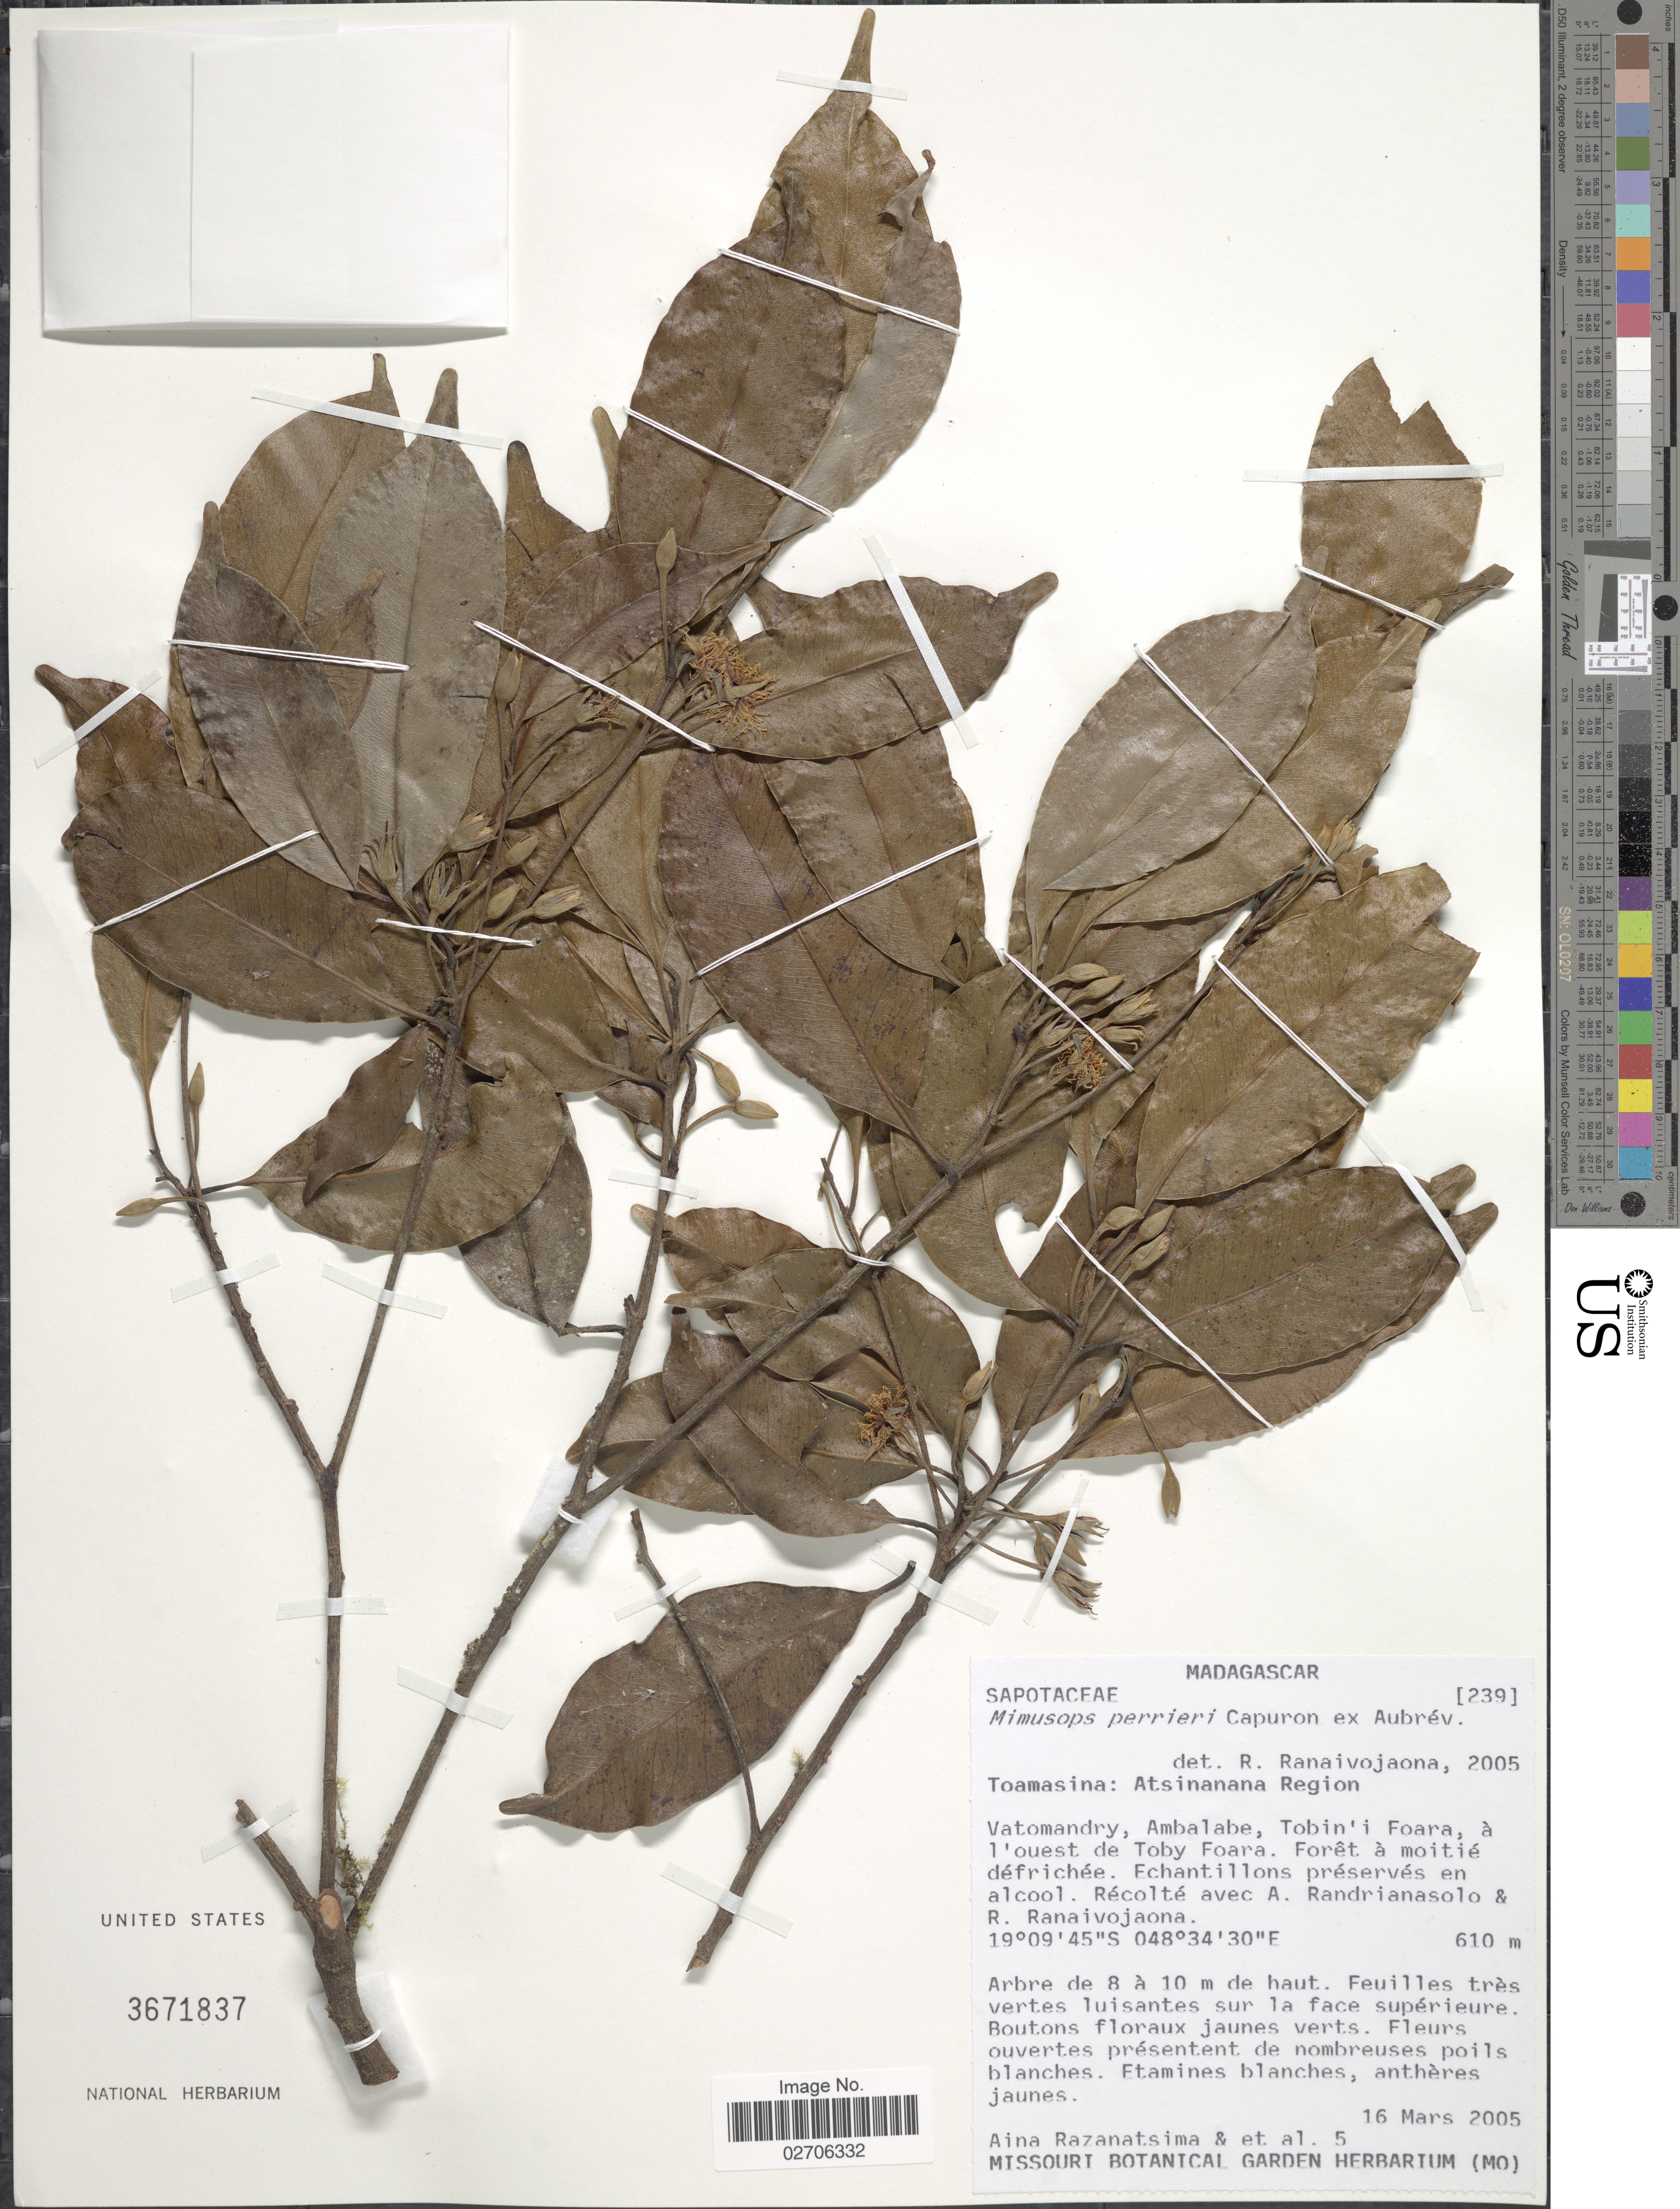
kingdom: Plantae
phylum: Tracheophyta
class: Magnoliopsida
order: Ericales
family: Sapotaceae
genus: Mimusops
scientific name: Mimusops perrieri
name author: Capuron ex Aubrév.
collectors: A. Razanatsima, A. Randrianasolo & R. Ranaivojaona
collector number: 5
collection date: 2005-03-16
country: Madagascar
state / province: Atsinanana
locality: Atsinanana Region. Vatomandry, Ambalabe, Tobin'i Foara, a l'ouest de Toby Foara. Foret a moitie defrichee.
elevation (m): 610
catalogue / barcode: US 3671837